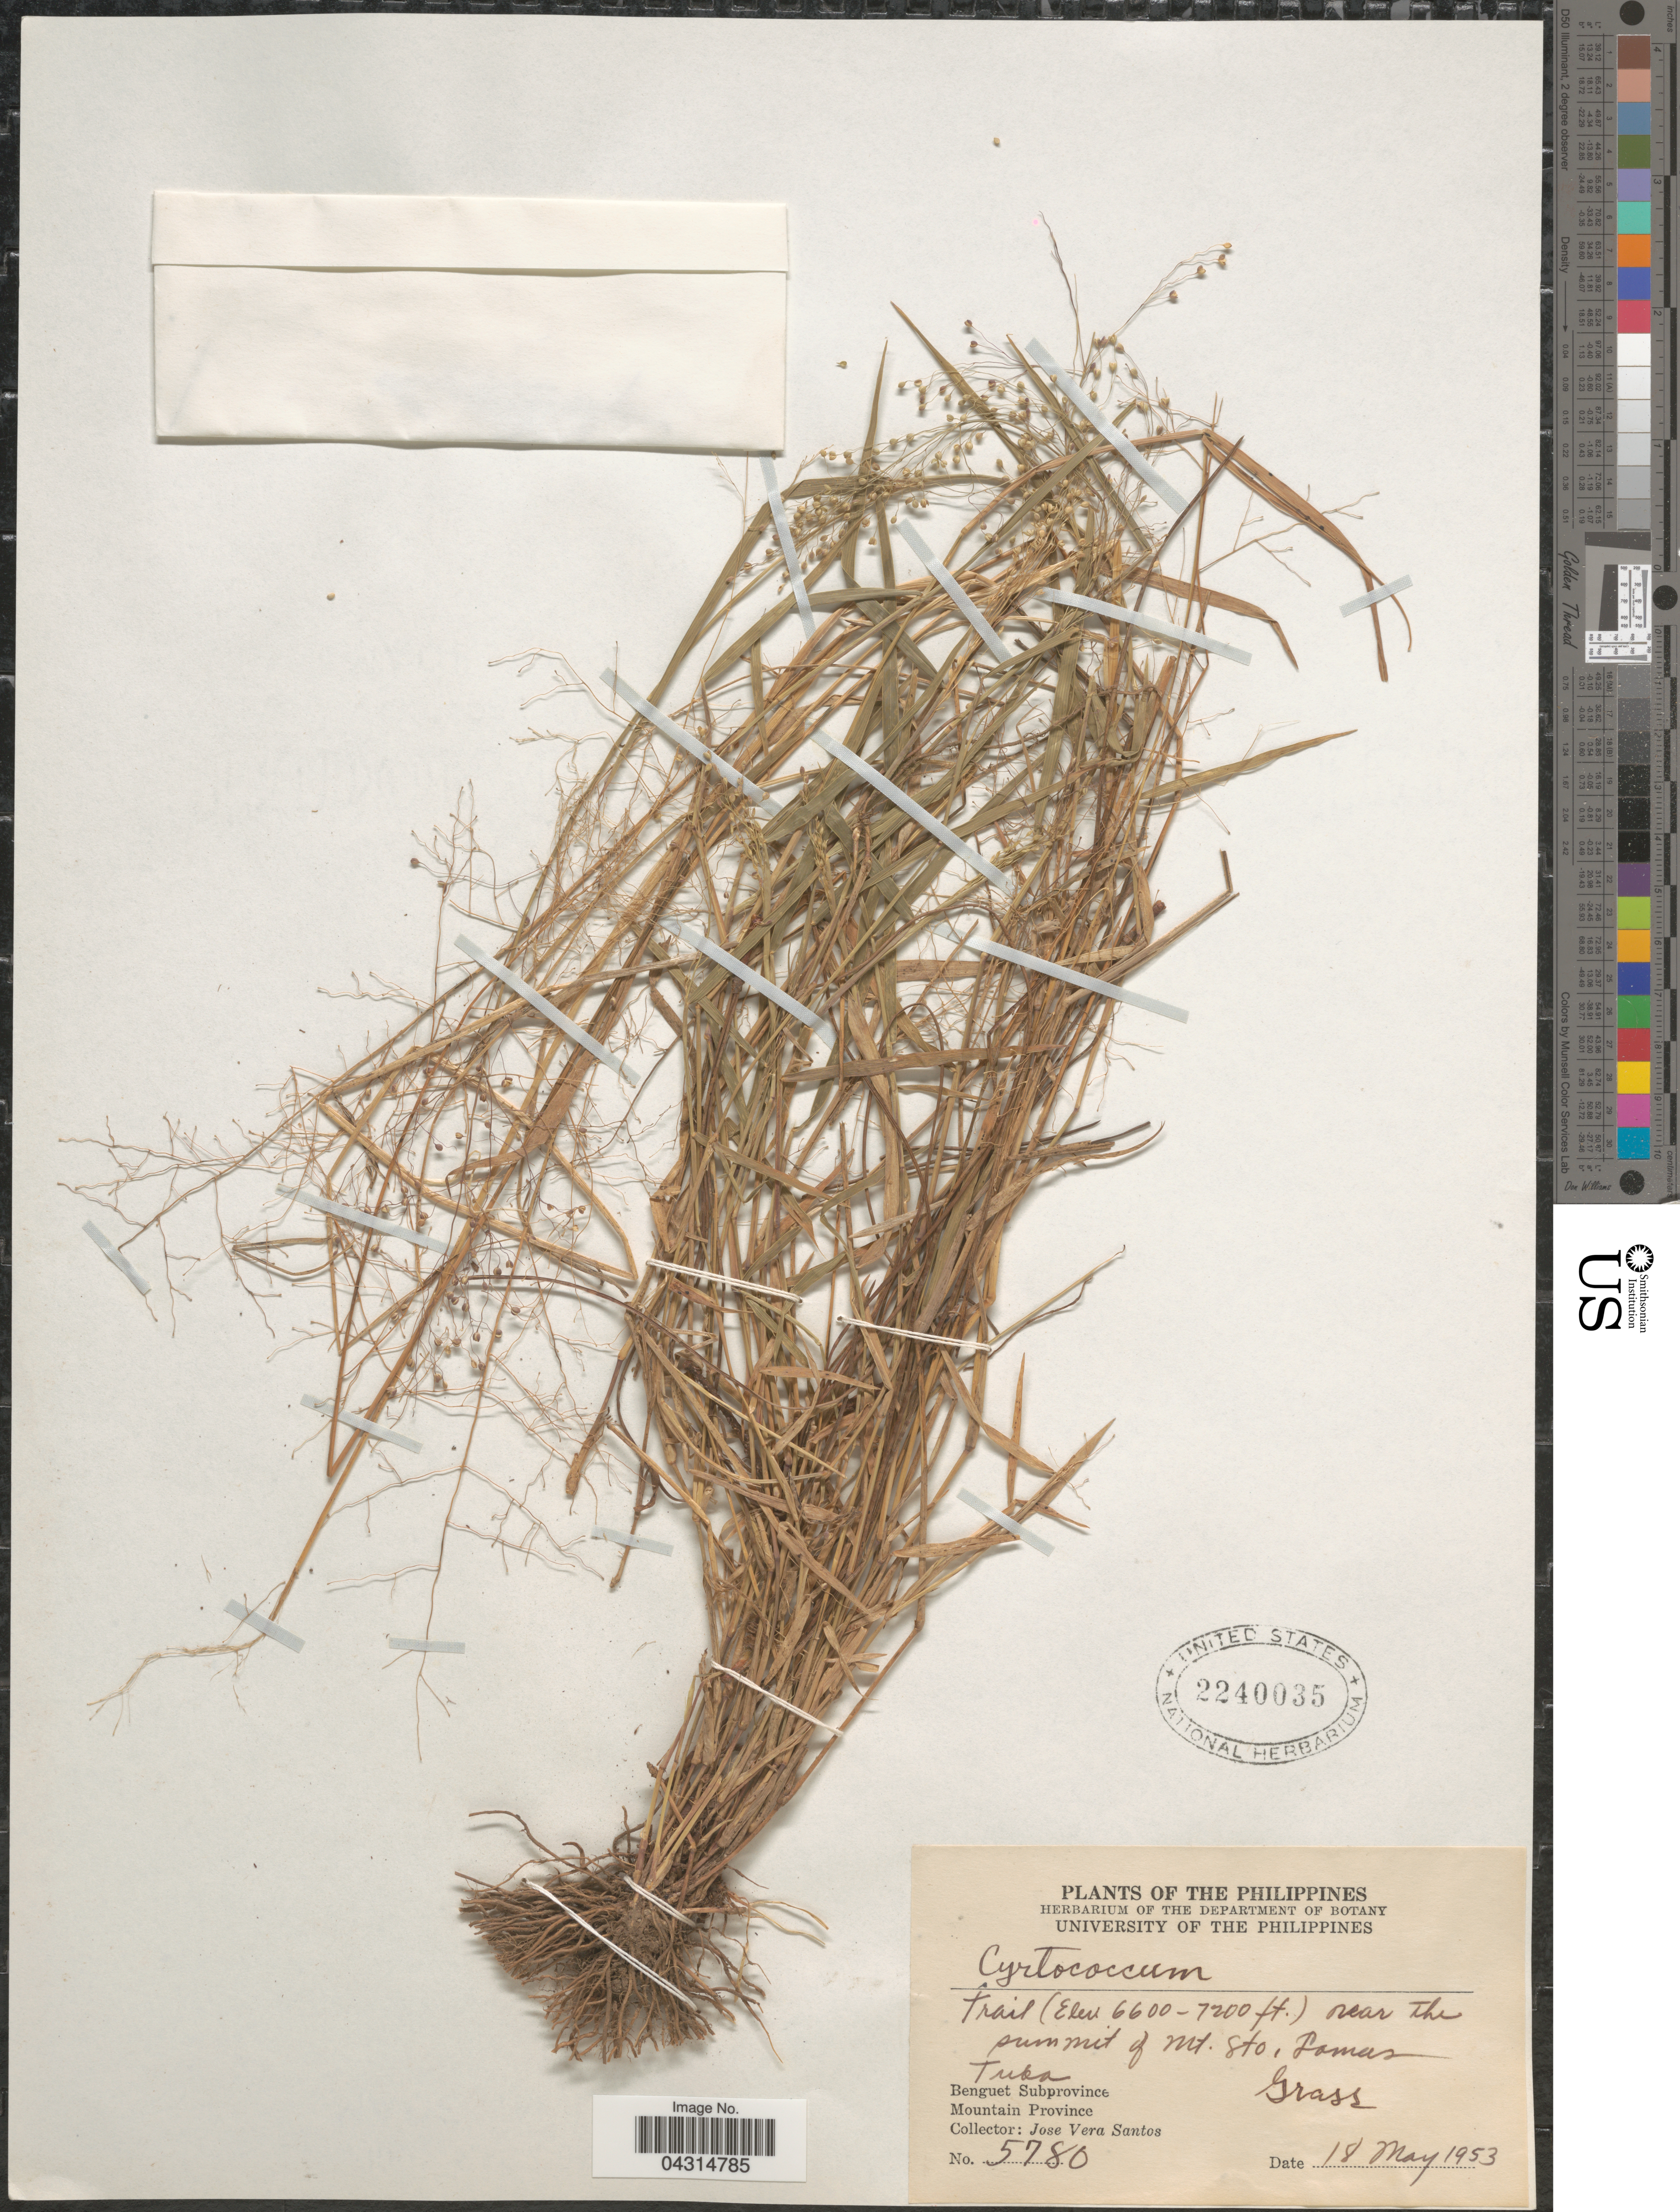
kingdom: Plantae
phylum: Tracheophyta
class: Liliopsida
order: Poales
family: Poaceae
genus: Cyrtococcum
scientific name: Cyrtococcum sp.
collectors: J. Santos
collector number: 5780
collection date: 1953-05-18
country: Philippines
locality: Trail near the summit of Mt. Sto, Tomas Tuka. Benguet Subprovince, Mountain Province.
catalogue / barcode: US 2240035